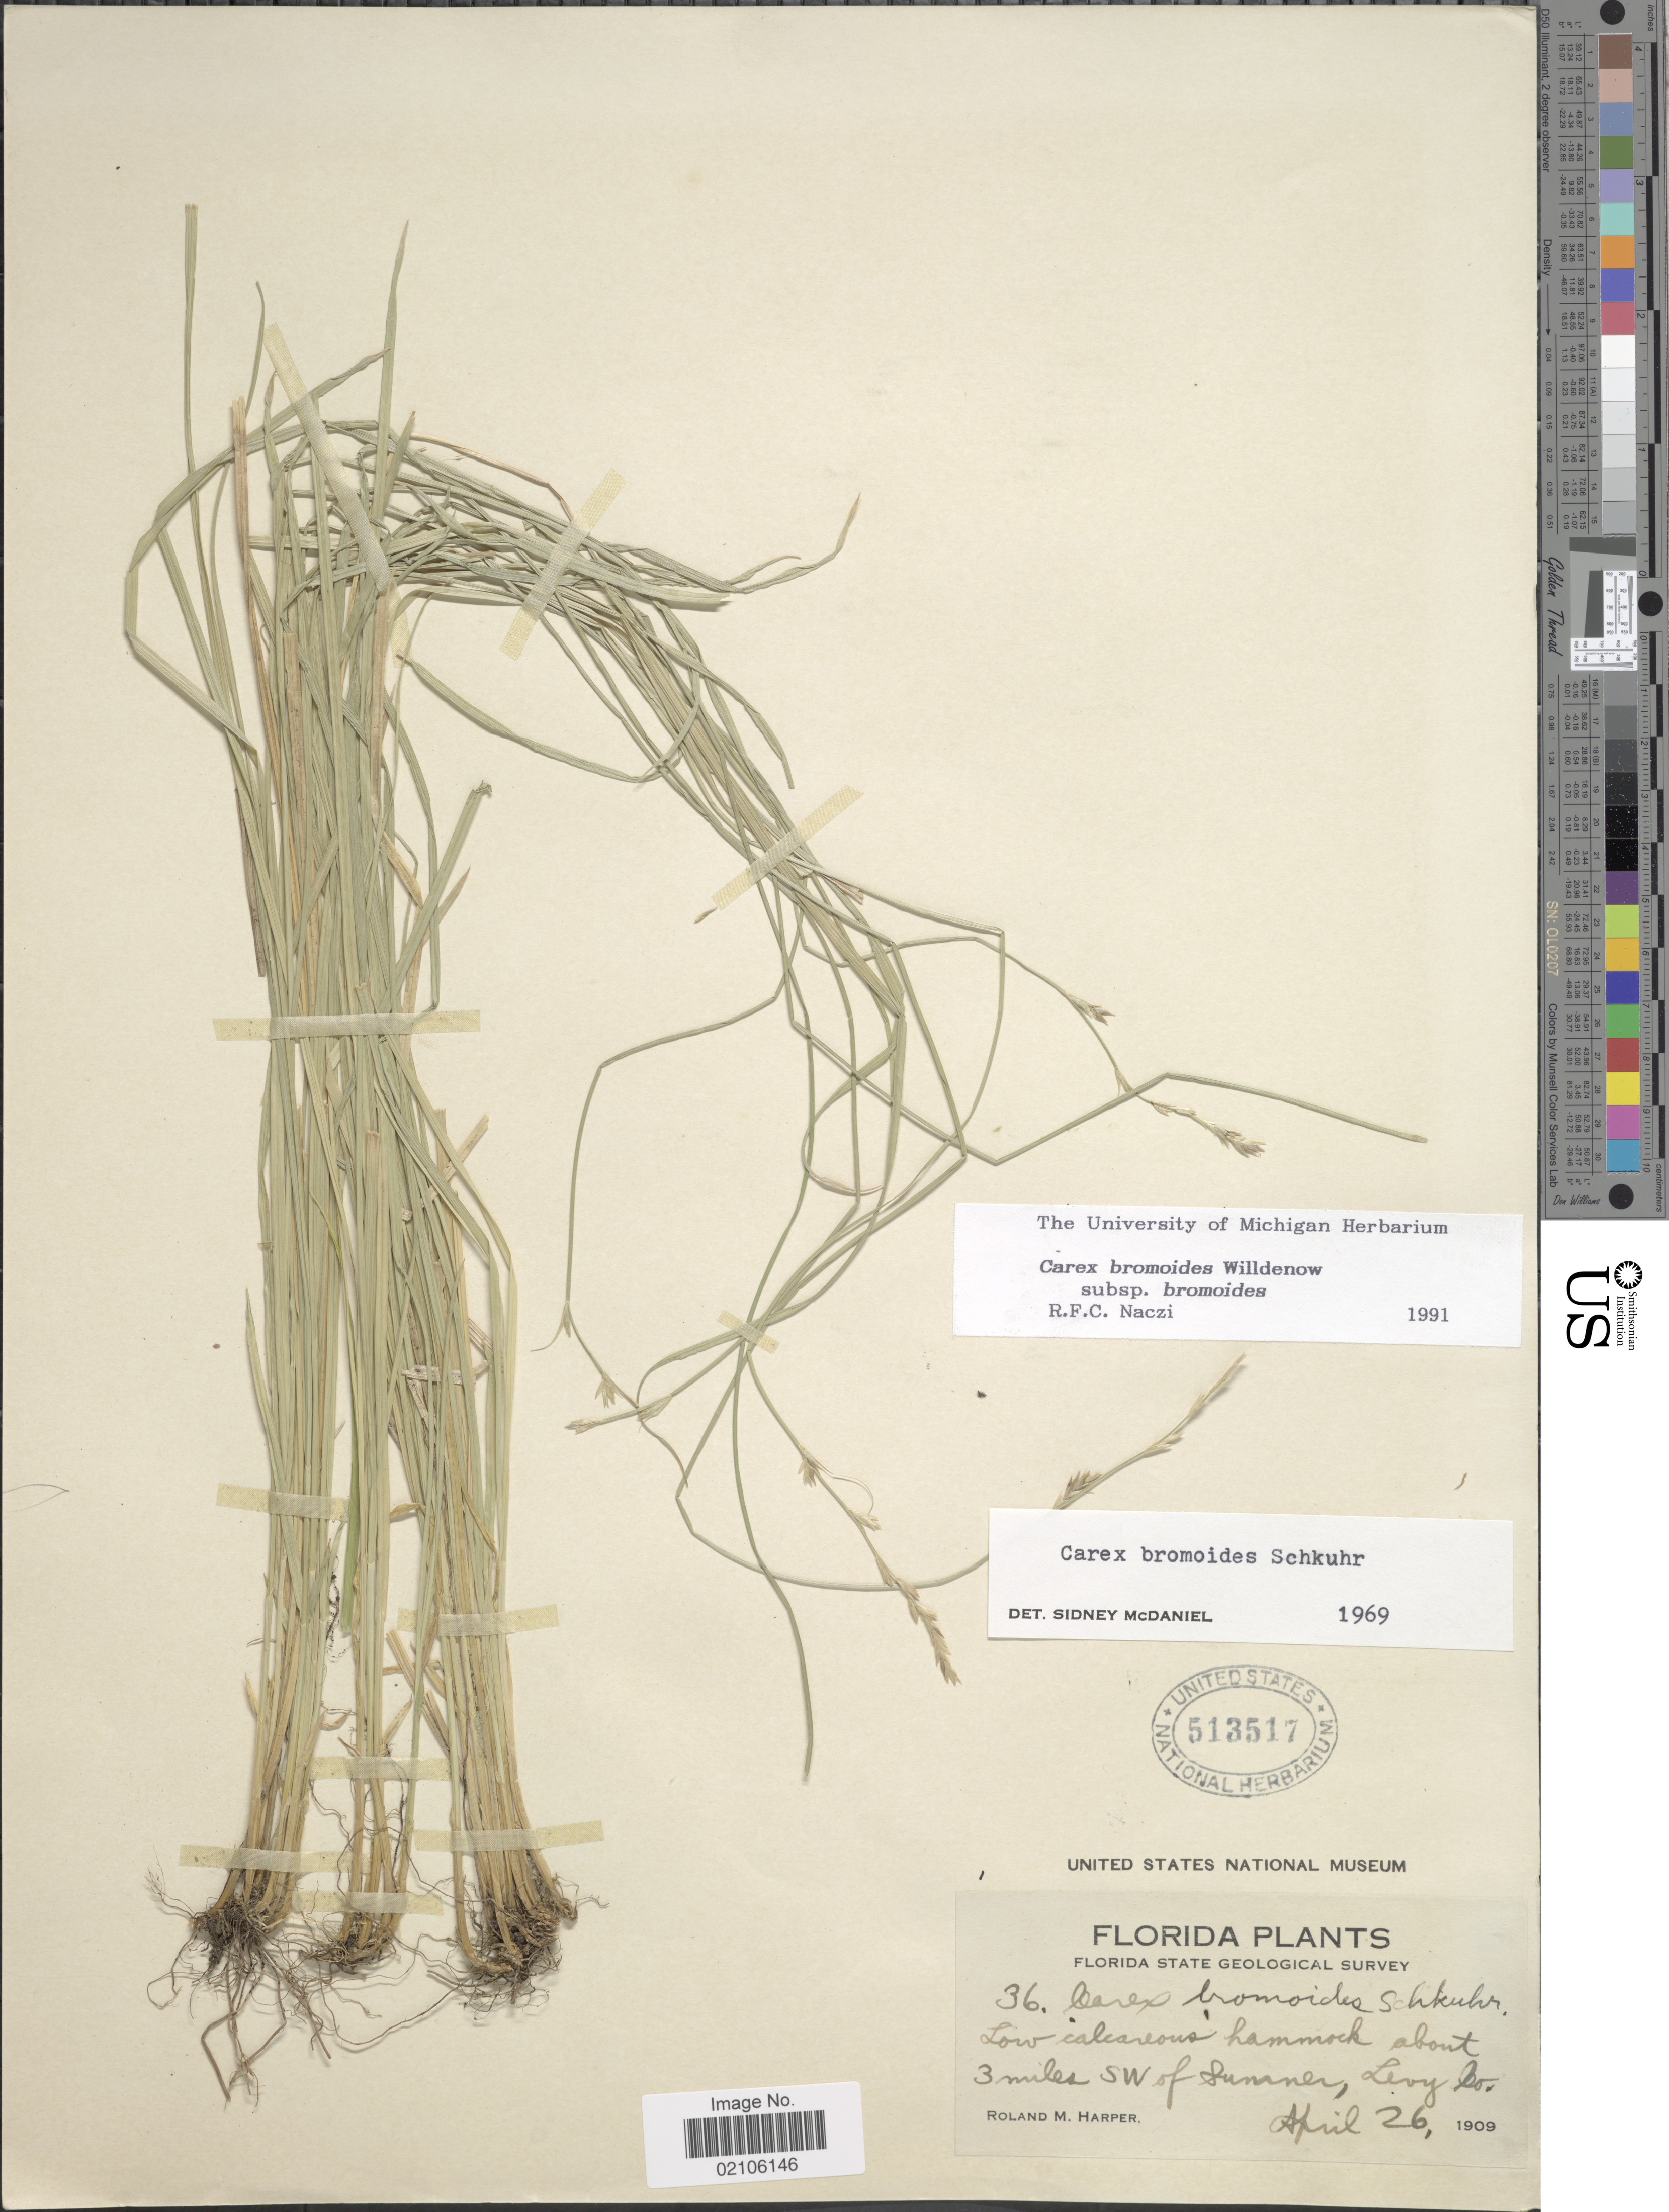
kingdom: Plantae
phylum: Tracheophyta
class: Liliopsida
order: Poales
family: Cyperaceae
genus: Carex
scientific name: Carex bromoides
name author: Willd.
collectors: R. M. Harper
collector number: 36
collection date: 1909-04-26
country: United States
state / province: Florida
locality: Florida State Geological Survey, Low calcareous hammock about 3 miles SW of Summer, Levy Co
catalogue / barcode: US 513517